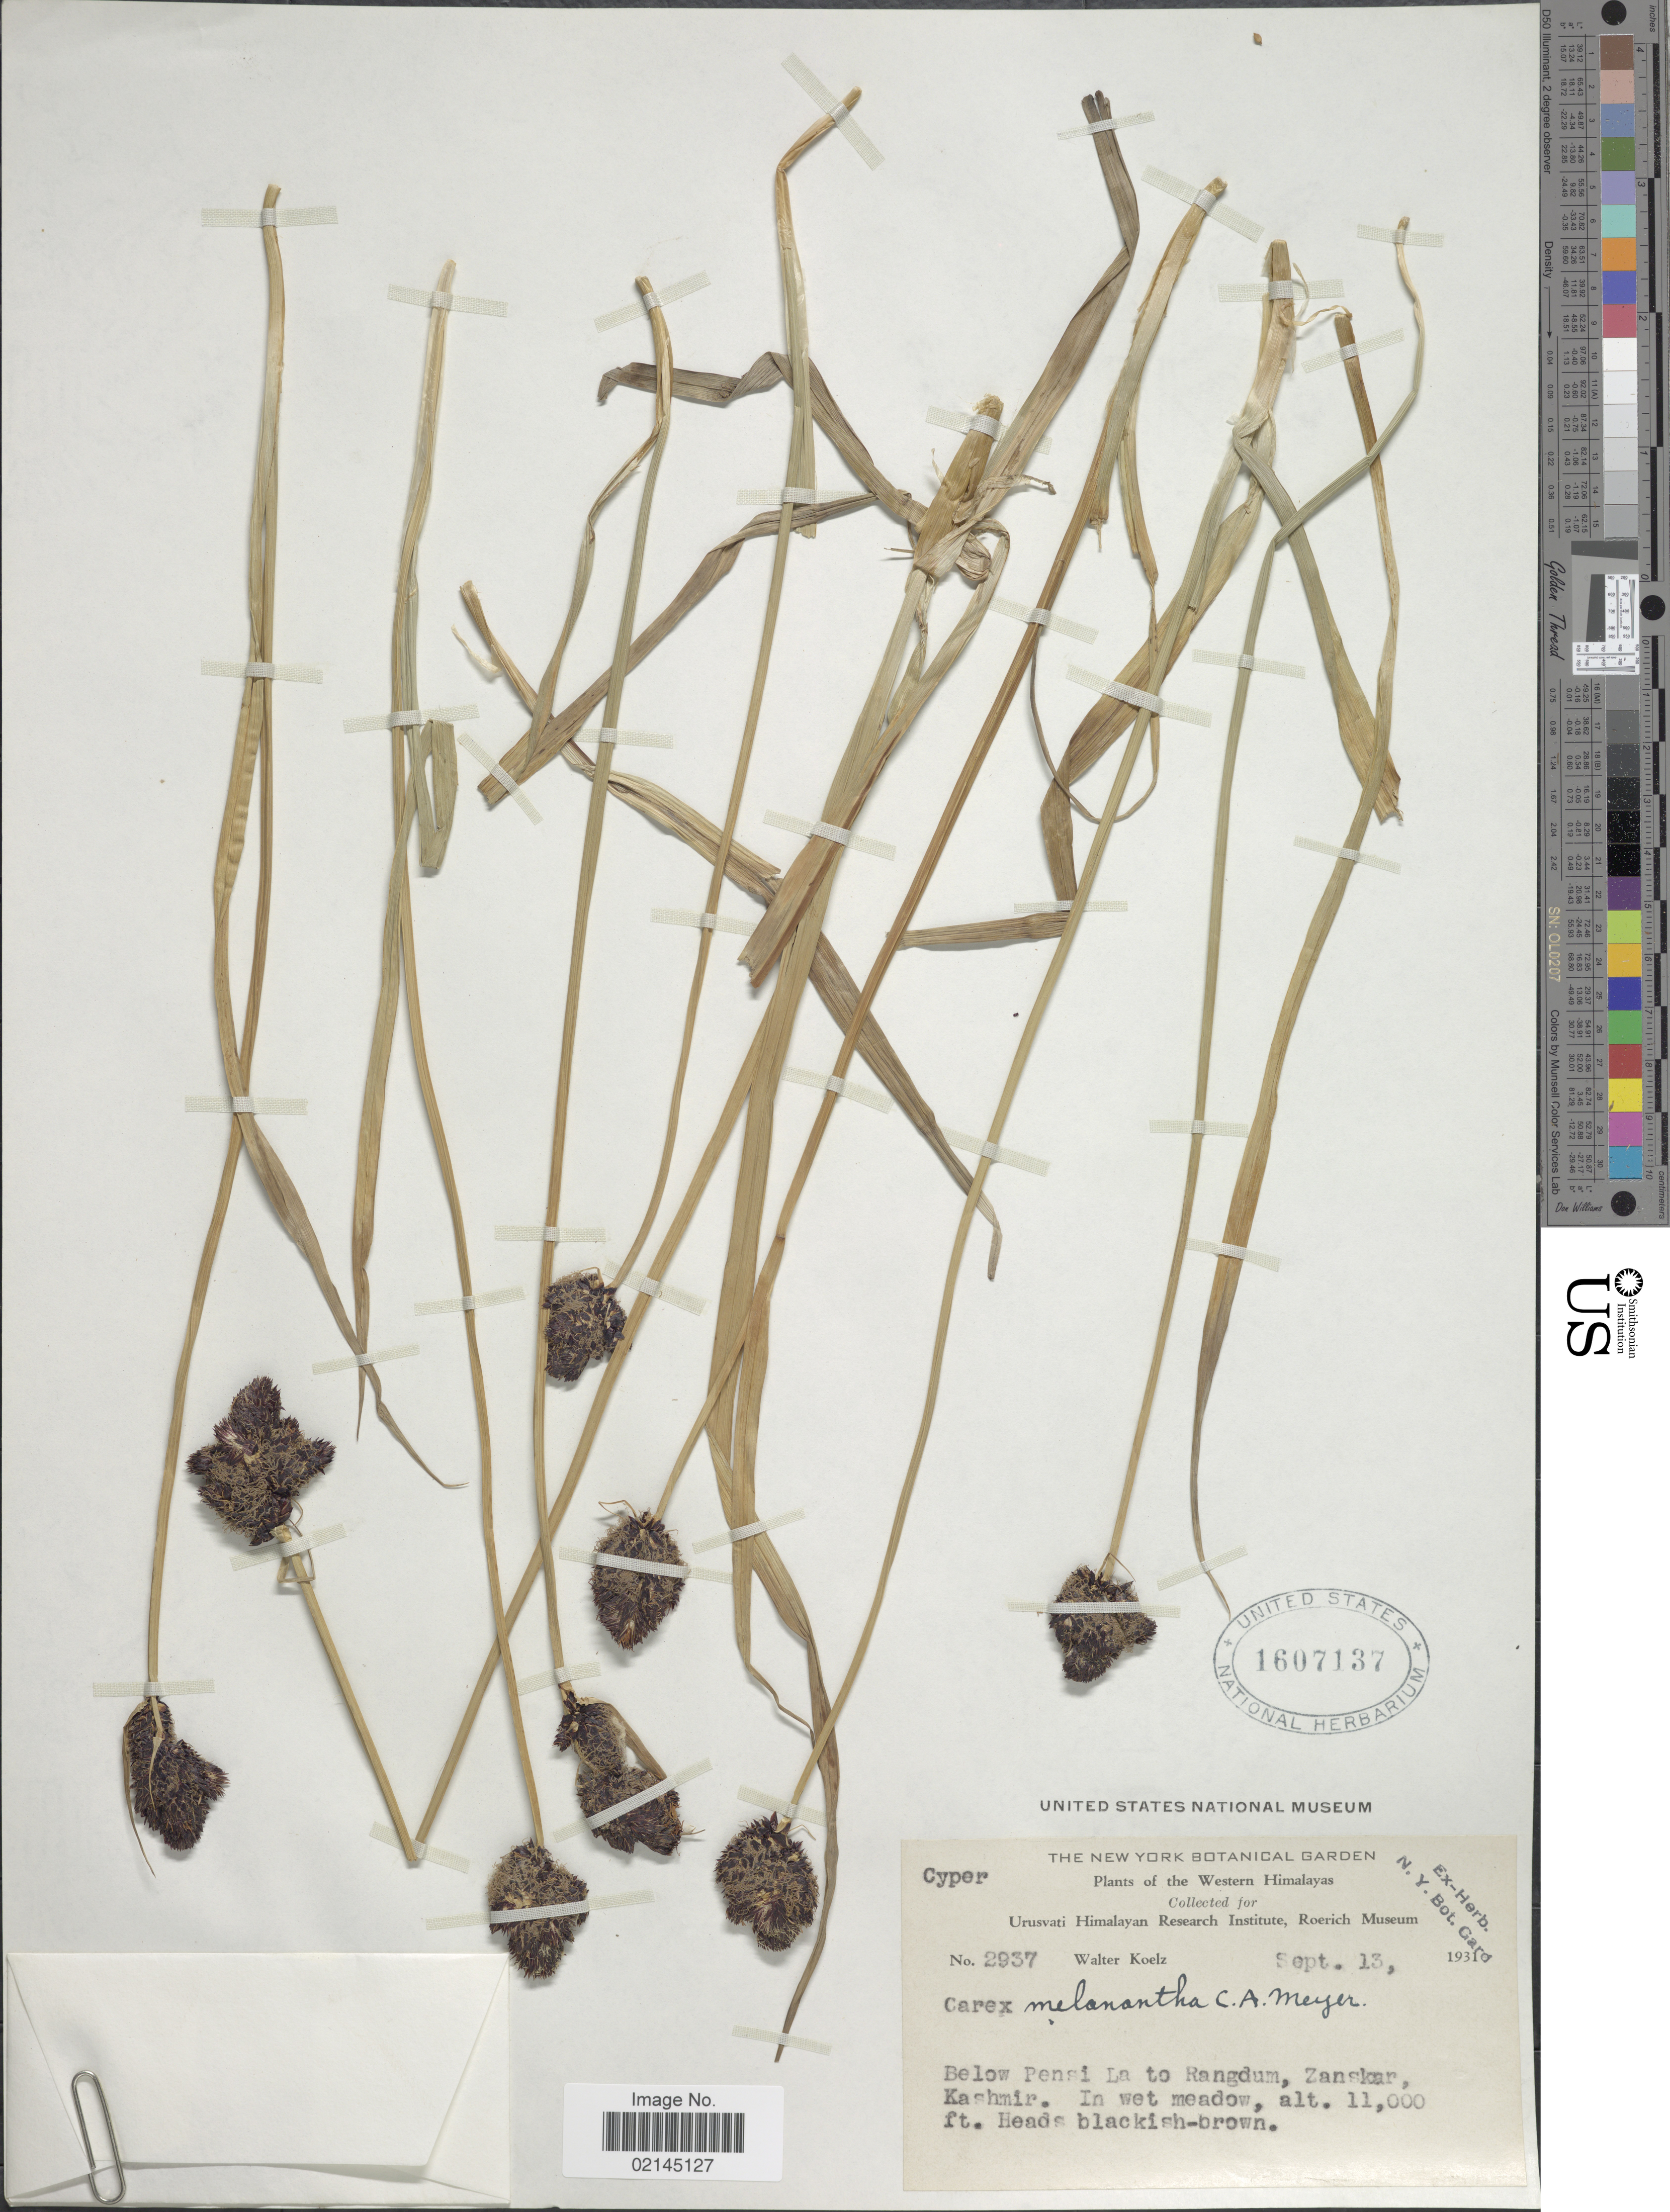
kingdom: Plantae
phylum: Tracheophyta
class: Liliopsida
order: Poales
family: Cyperaceae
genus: Carex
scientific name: Carex melanantha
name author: C.A. Mey.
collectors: W. N. Koelz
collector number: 2937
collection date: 1931-09-13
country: India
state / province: Jammu and Kashmir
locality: Western Himalayas, below Pensi La to Rangdum, Zanskar, Kashmir, in wet meadow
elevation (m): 3353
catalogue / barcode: US 1607137